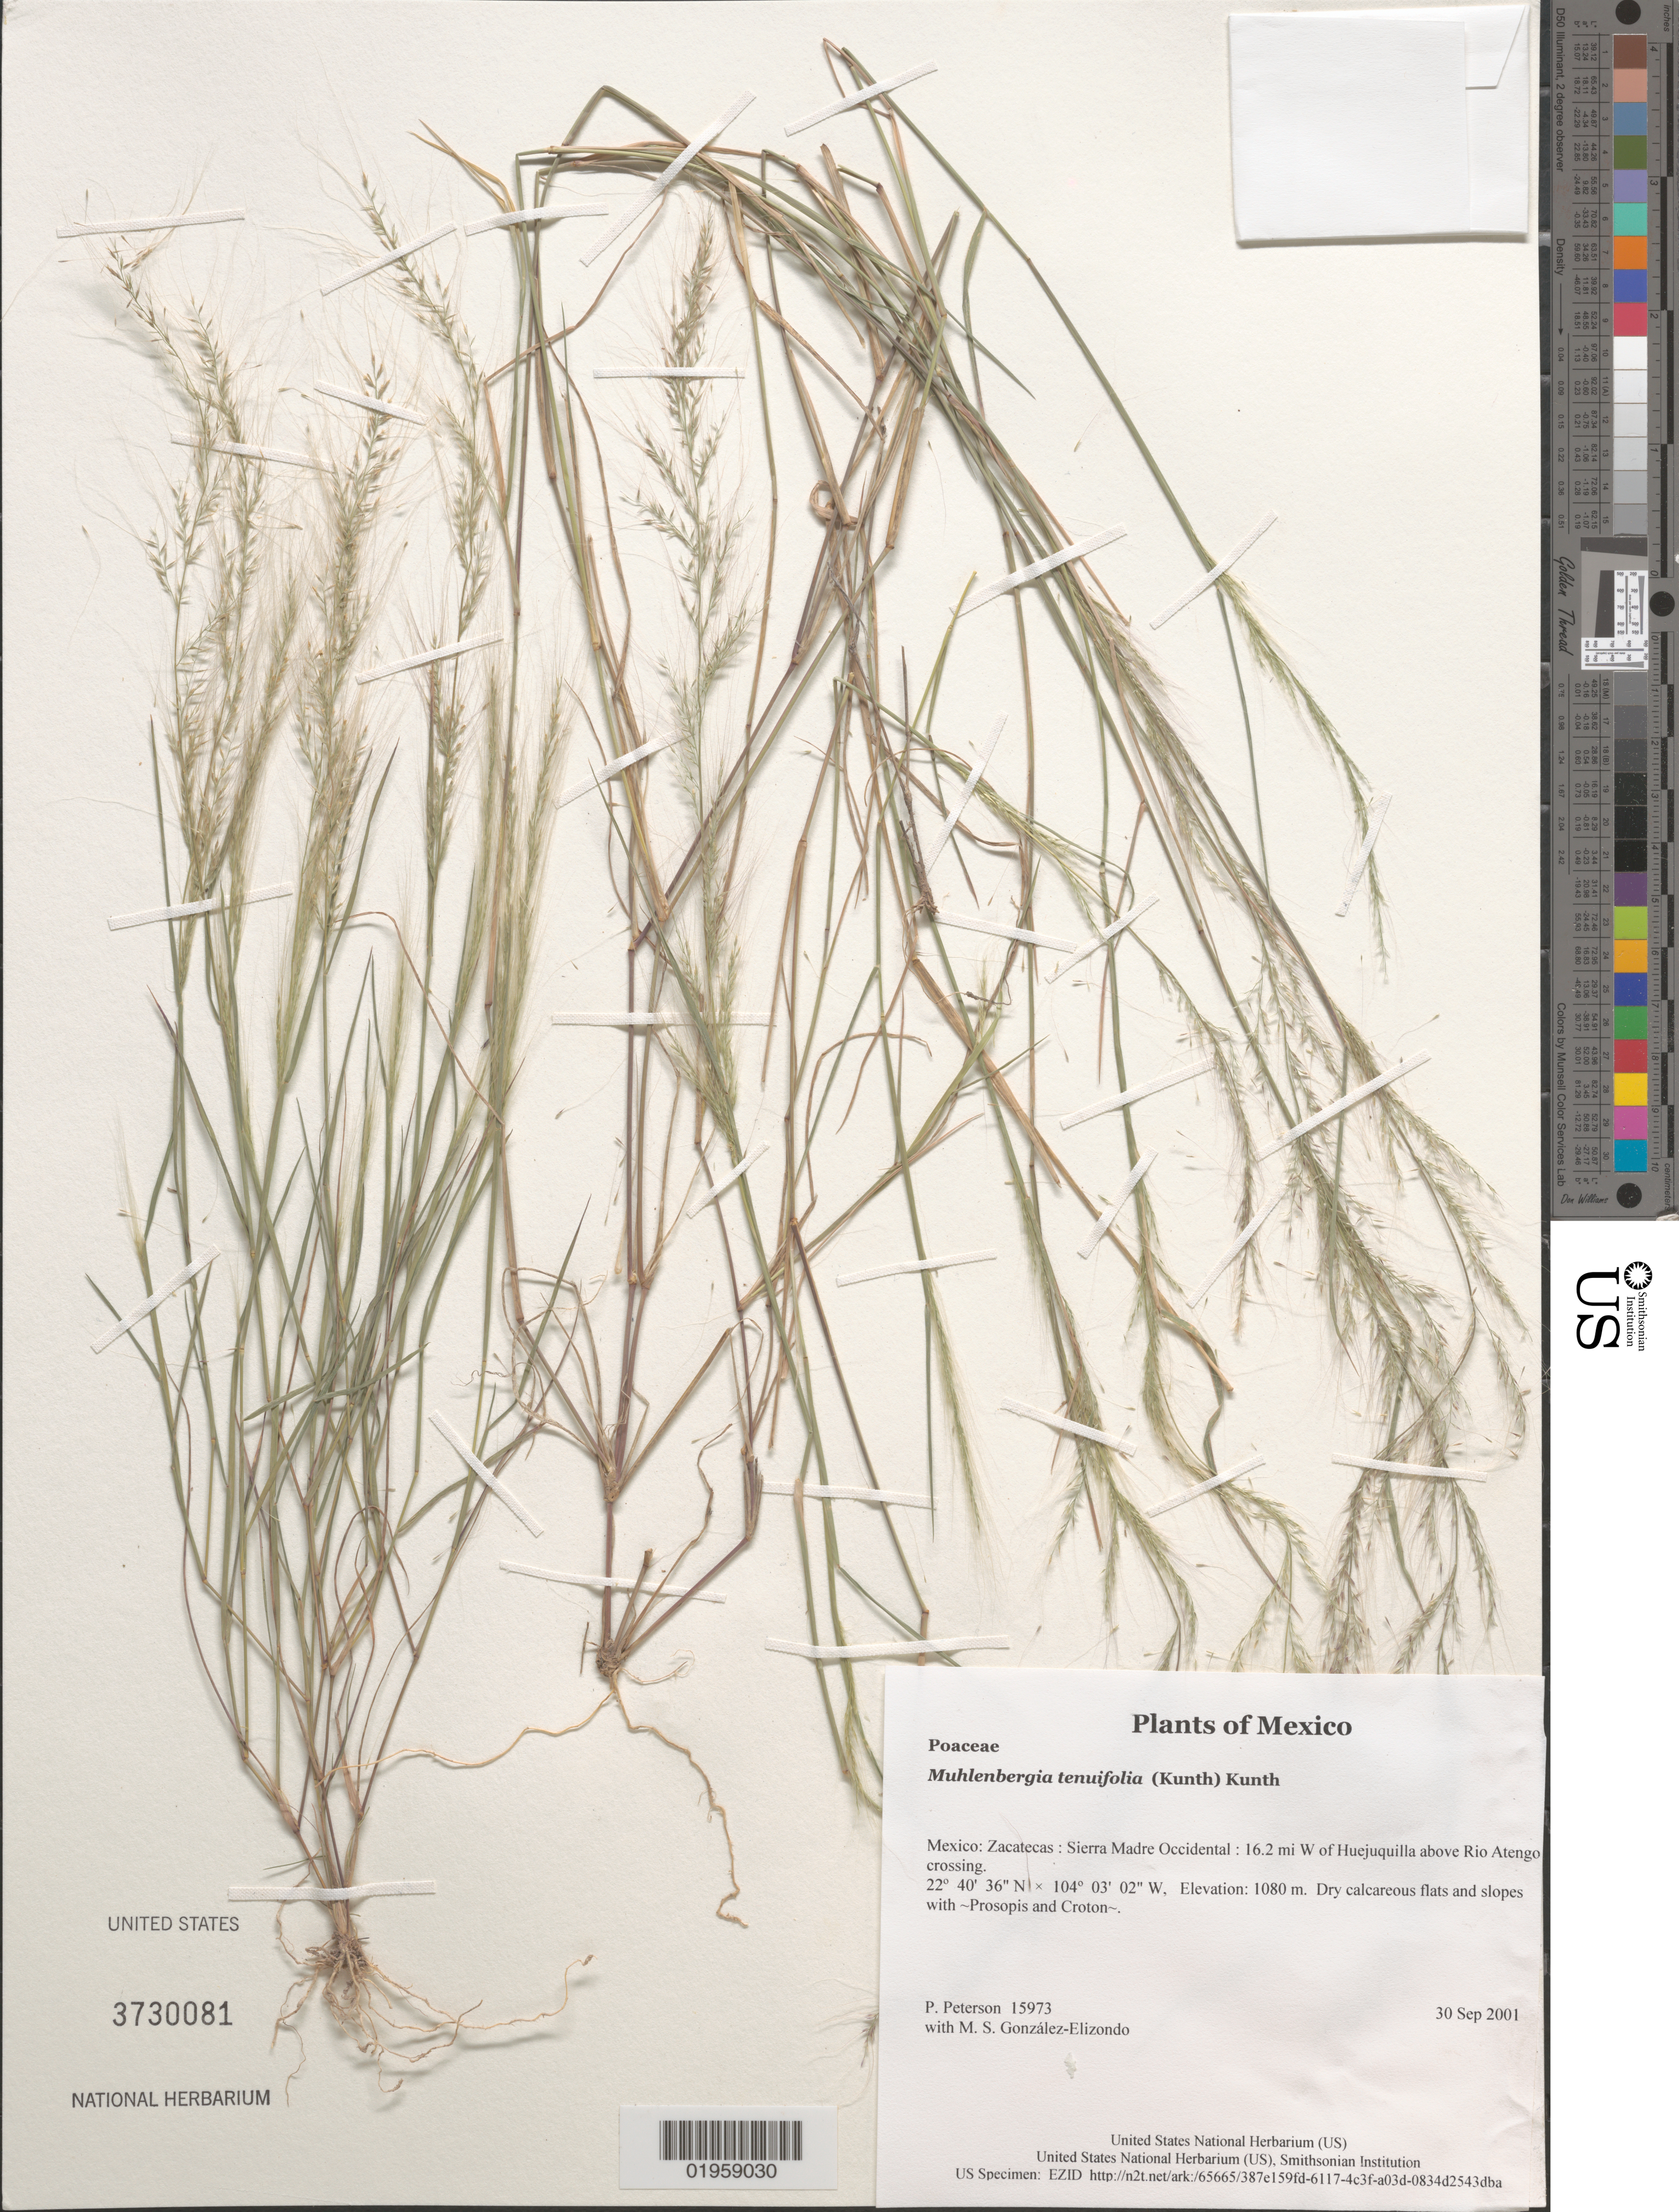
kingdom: Plantae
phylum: Tracheophyta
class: Liliopsida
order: Poales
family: Poaceae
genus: Muhlenbergia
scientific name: Muhlenbergia pubescens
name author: (Kunth) Hitchc.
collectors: P. M. Peterson & M. S. González-Elizondo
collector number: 15982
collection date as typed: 30 Sep 2001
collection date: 2001-09-30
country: Mexico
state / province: Zacatecas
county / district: Sierra Madre Occidental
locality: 35 mi W of Huejuquilla towards Canoas. Rhyolitic rock outcrops with Quercus conzattii, Pinus chihuahuana, Dodonaea viscoas, Dasylirion whelleri, Arctostaphylos pungens, and Agave schediana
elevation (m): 1840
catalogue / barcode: US 3730081